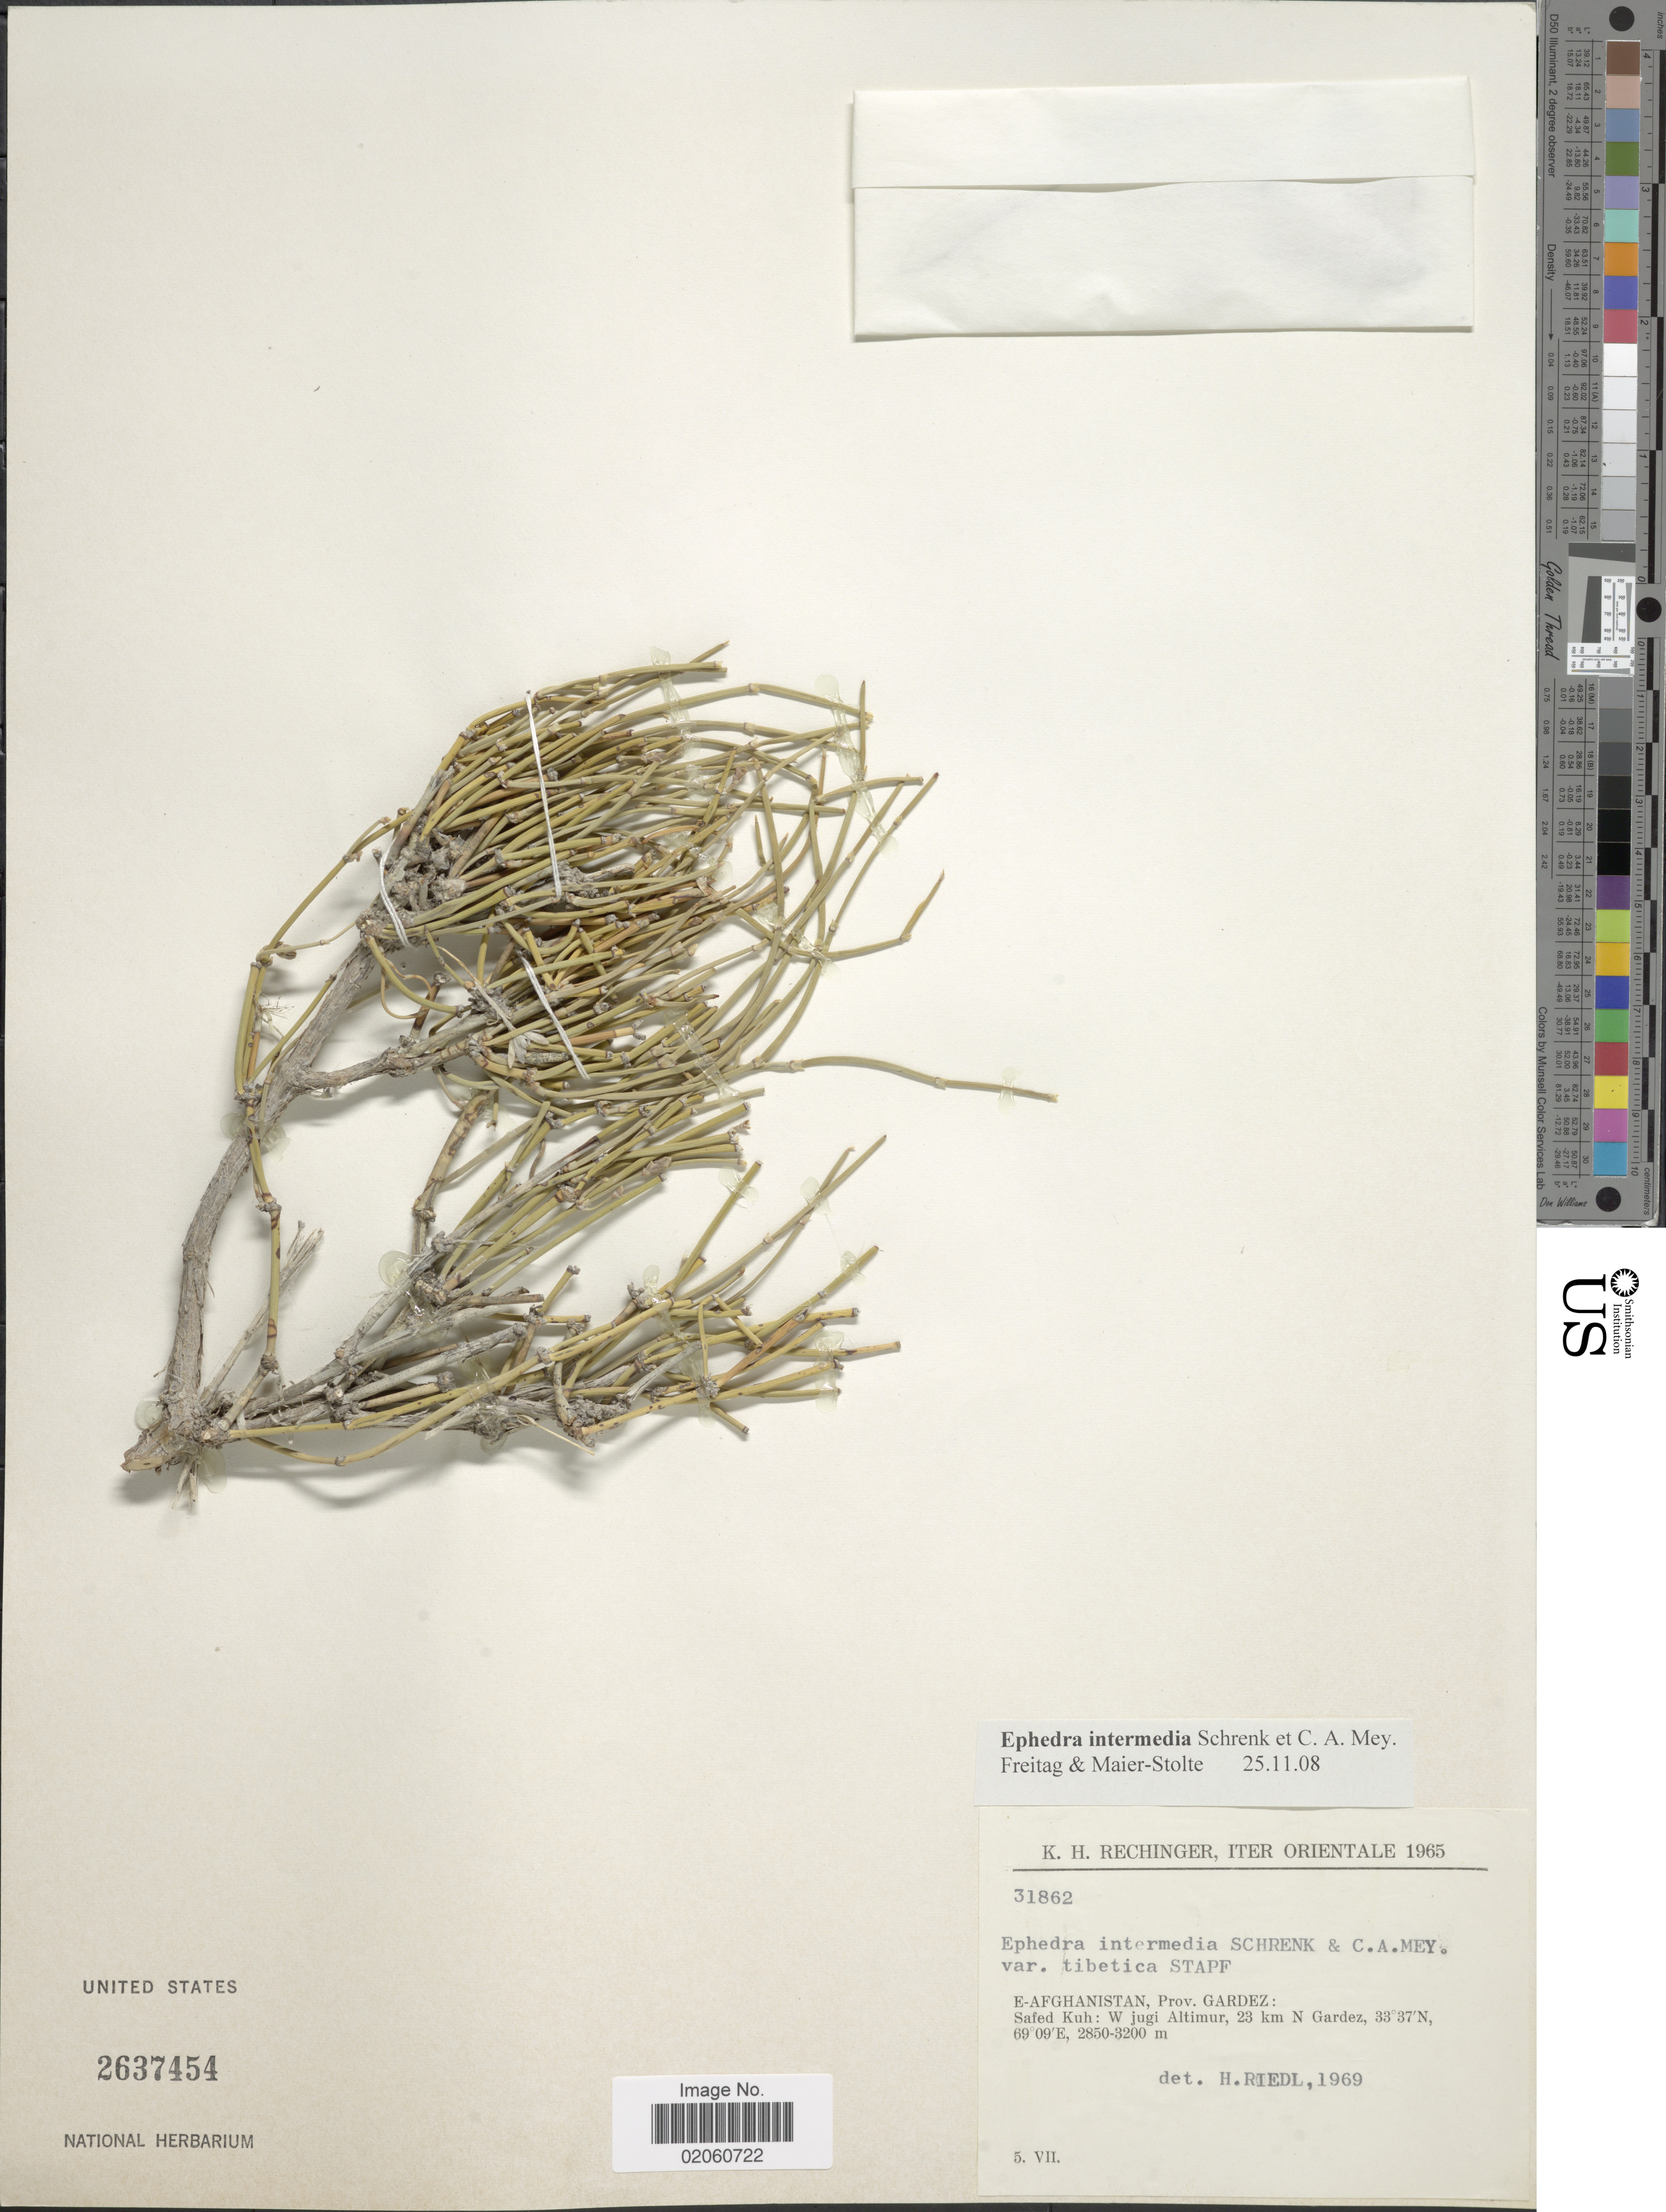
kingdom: Plantae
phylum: Tracheophyta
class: Gnetopsida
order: Ephedrales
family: Ephedraceae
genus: Ephedra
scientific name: Ephedra intermedia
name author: Schrenk ex C.A. Mey.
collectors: K. H. Rechinger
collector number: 31862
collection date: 1965-07-05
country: Afghanistan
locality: E-Afghanistan, Prov. Gardez: Safed Kuh: W jugi Altimur, 23 km N Gardez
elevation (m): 2850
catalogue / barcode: US 2637454